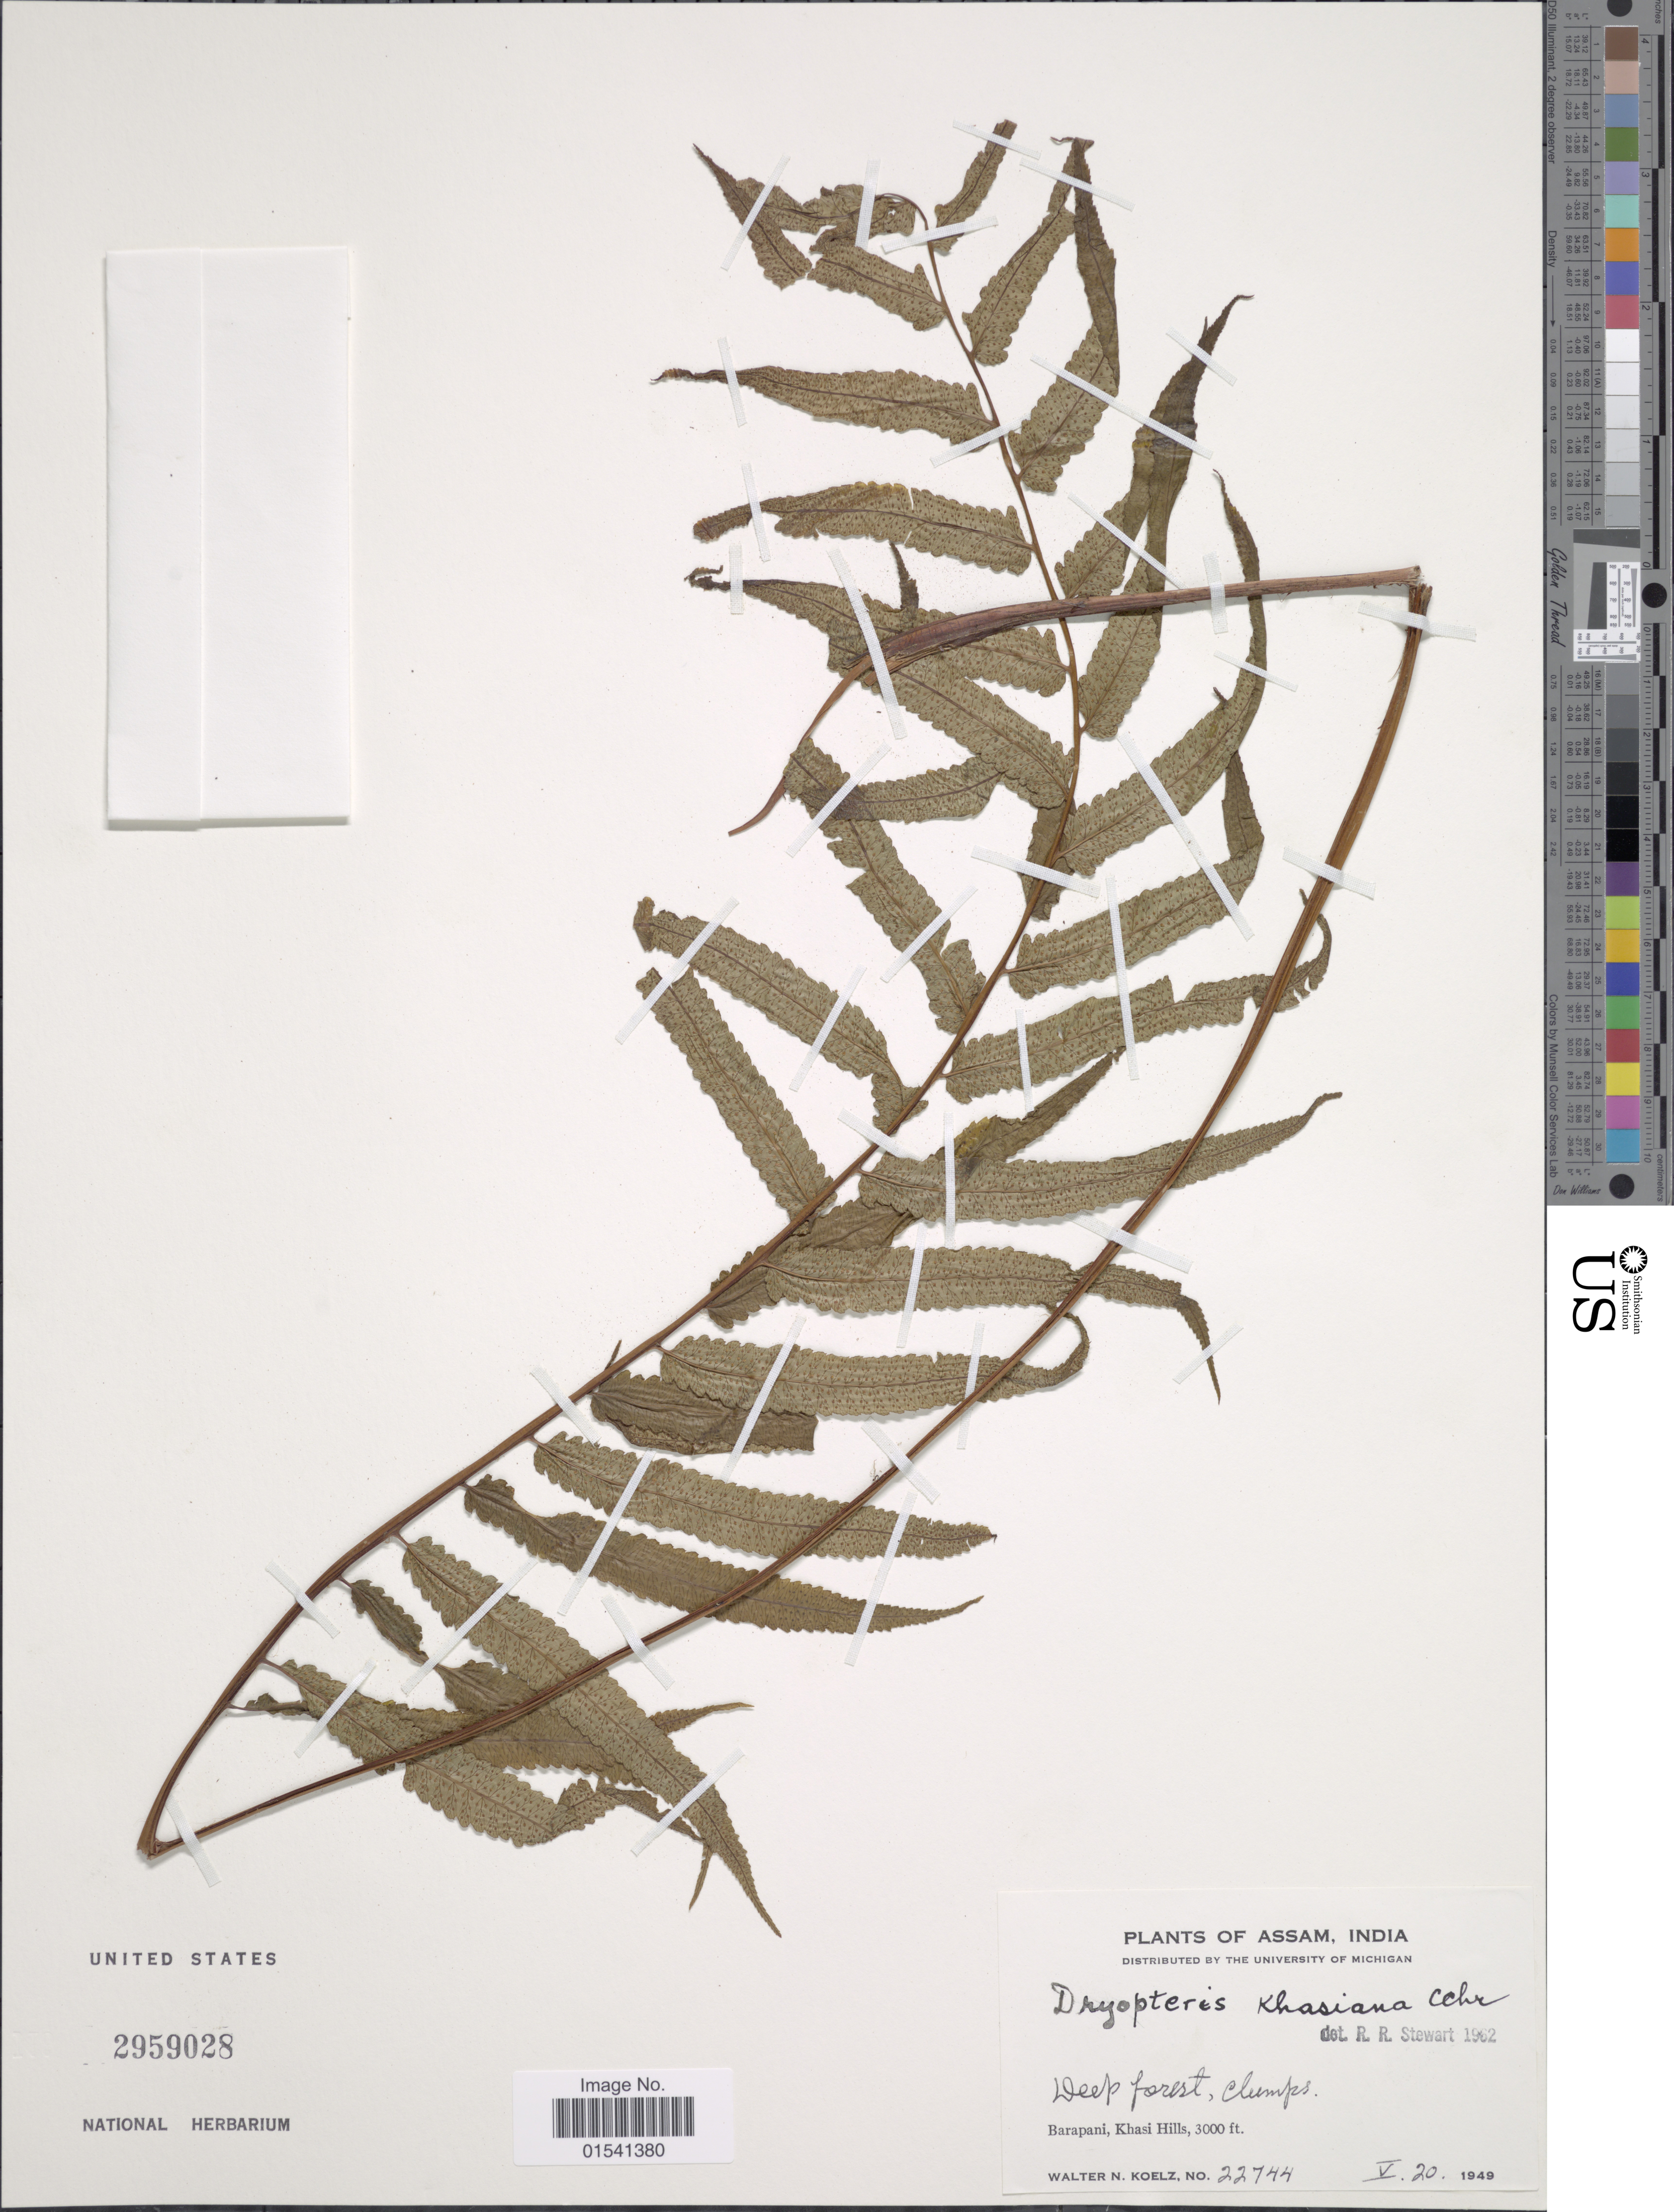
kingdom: Plantae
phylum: Tracheophyta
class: Polypodiopsida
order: Polypodiales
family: Thelypteridaceae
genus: Cyclogramma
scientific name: Cyclogramma khasiana (C. Chr.) comb. ined.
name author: (C. Chr.)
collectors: W. N. Koelz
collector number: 22744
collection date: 1949-05-20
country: India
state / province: Meghalaya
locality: Barapani, Khasi Hills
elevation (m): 914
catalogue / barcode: US 2959028